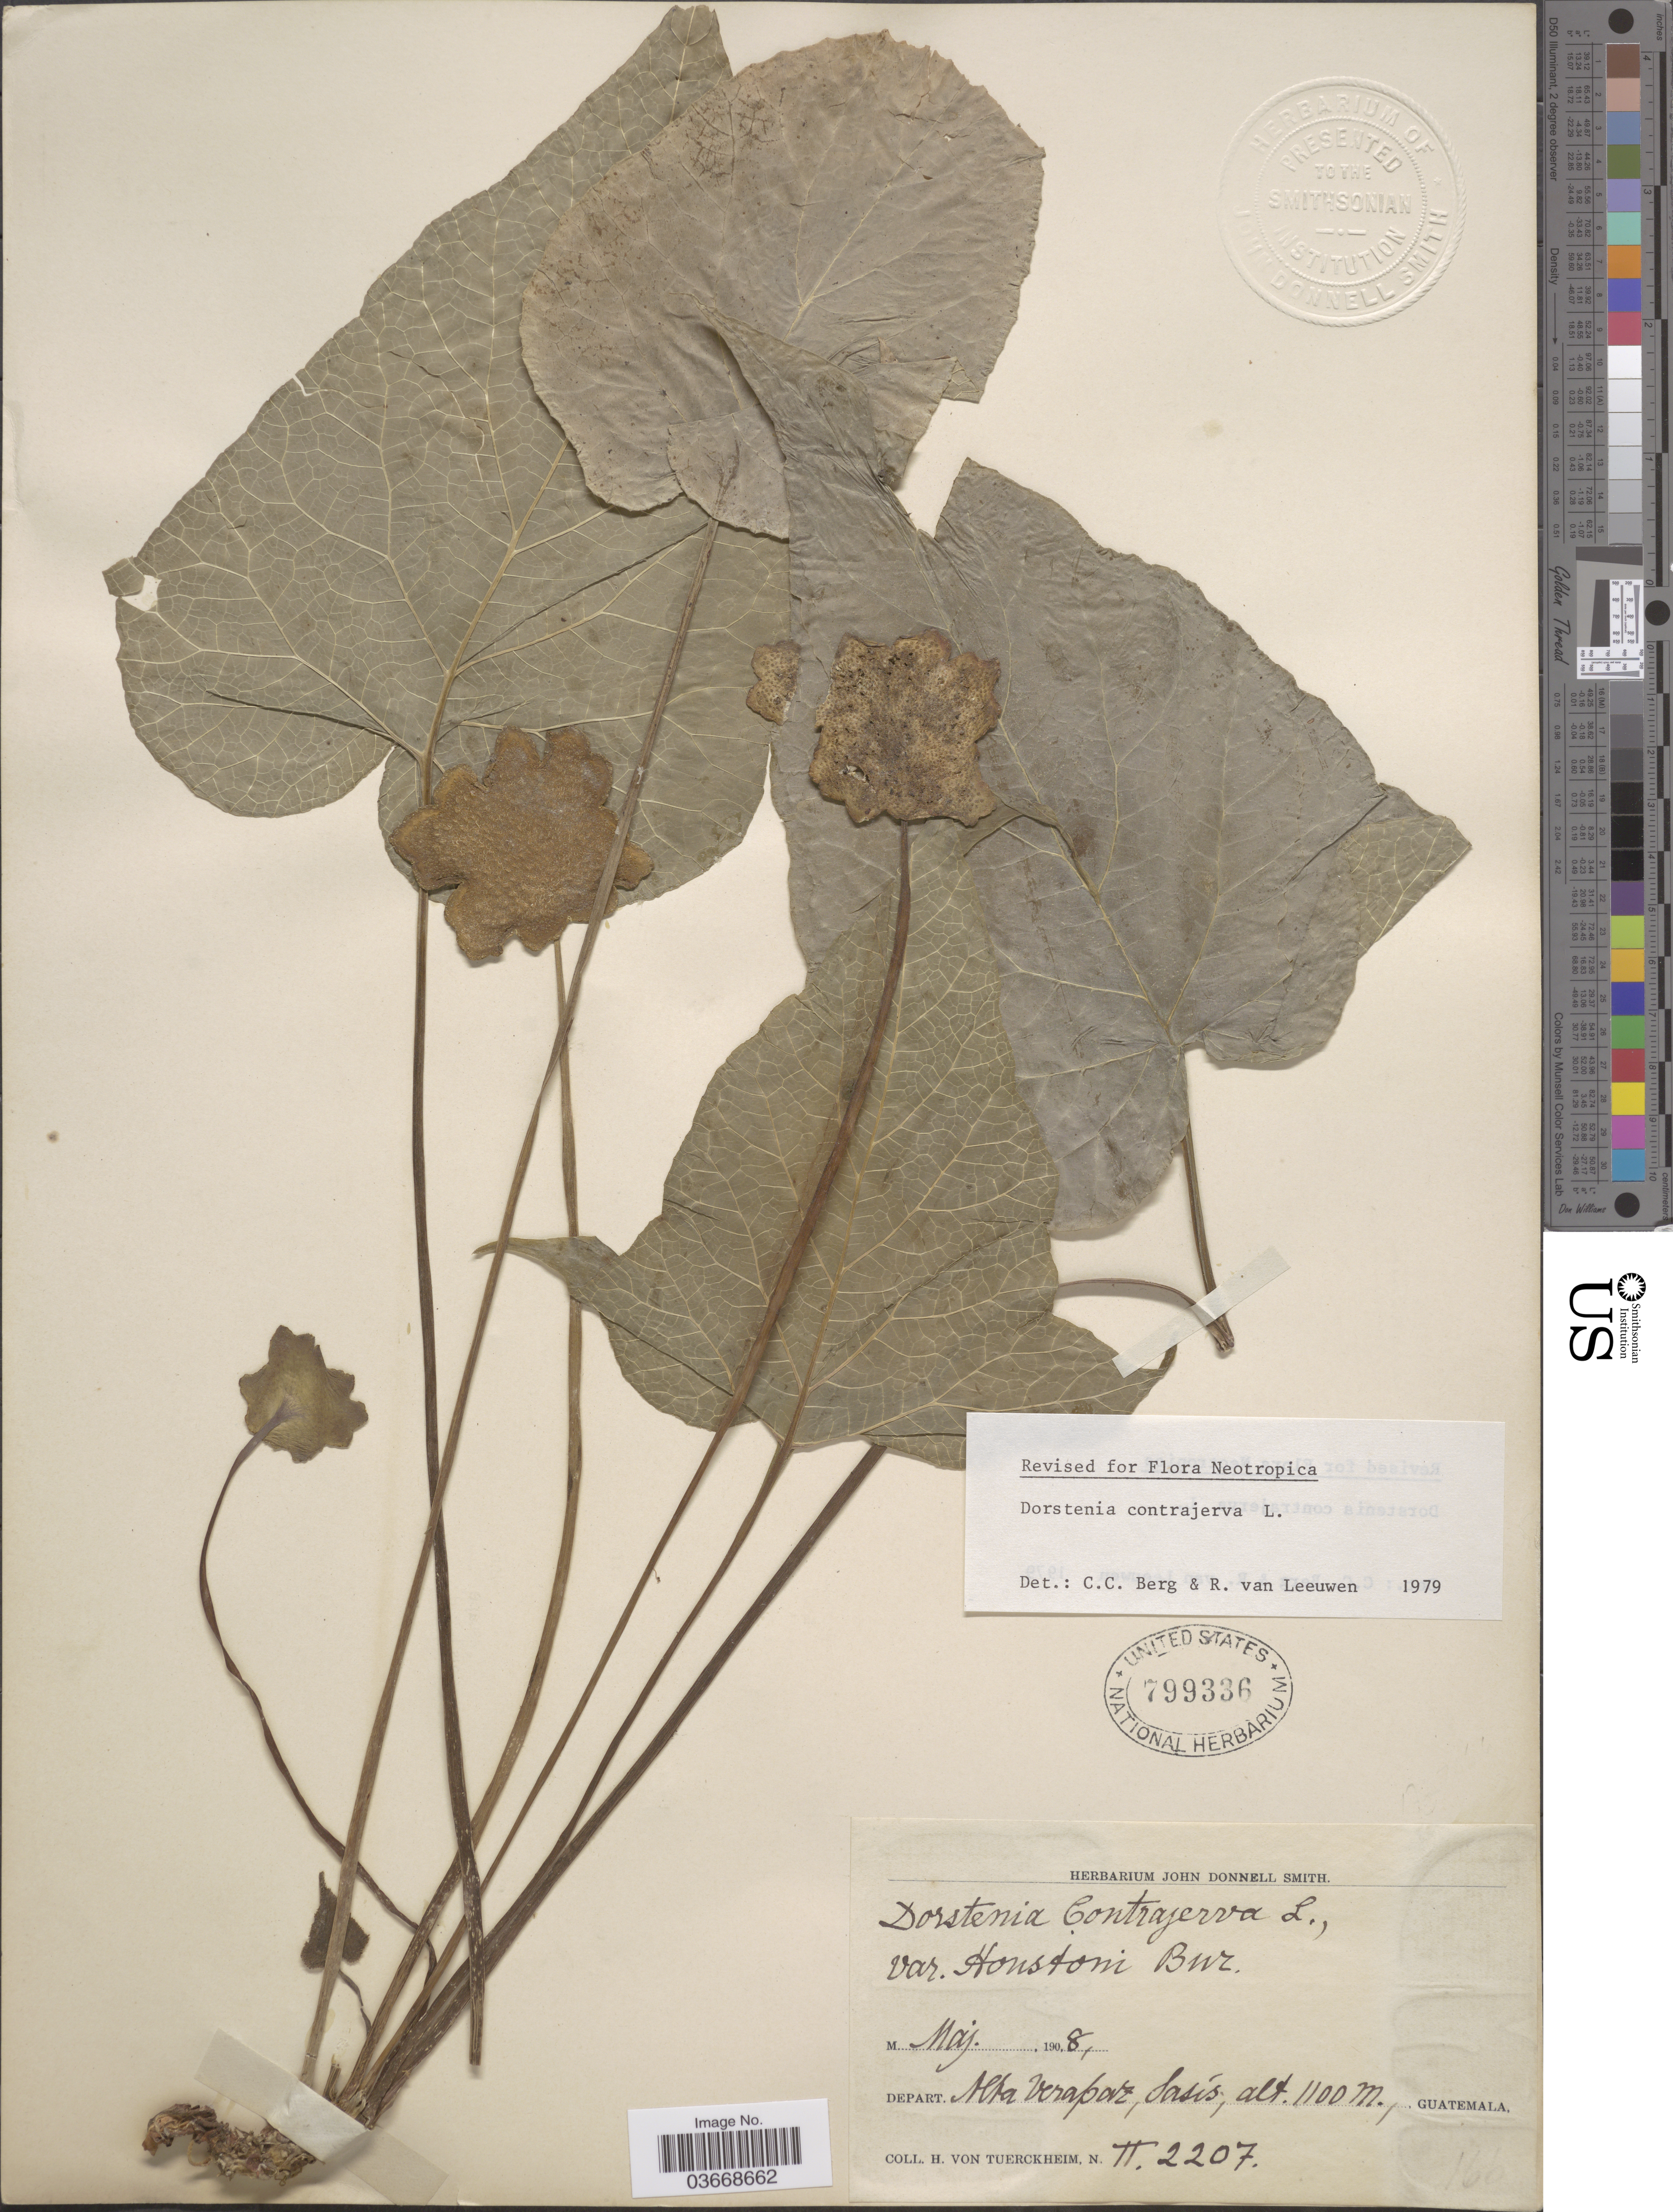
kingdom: Plantae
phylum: Tracheophyta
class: Magnoliopsida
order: Rosales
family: Moraceae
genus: Dorstenia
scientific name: Dorstenia contrajerva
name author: L.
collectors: H. von Türckheim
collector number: II2207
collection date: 1908-05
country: Guatemala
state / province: Alta Verapaz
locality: Depart. Alta Verapaz, Sasís.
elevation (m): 1100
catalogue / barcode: US 799336